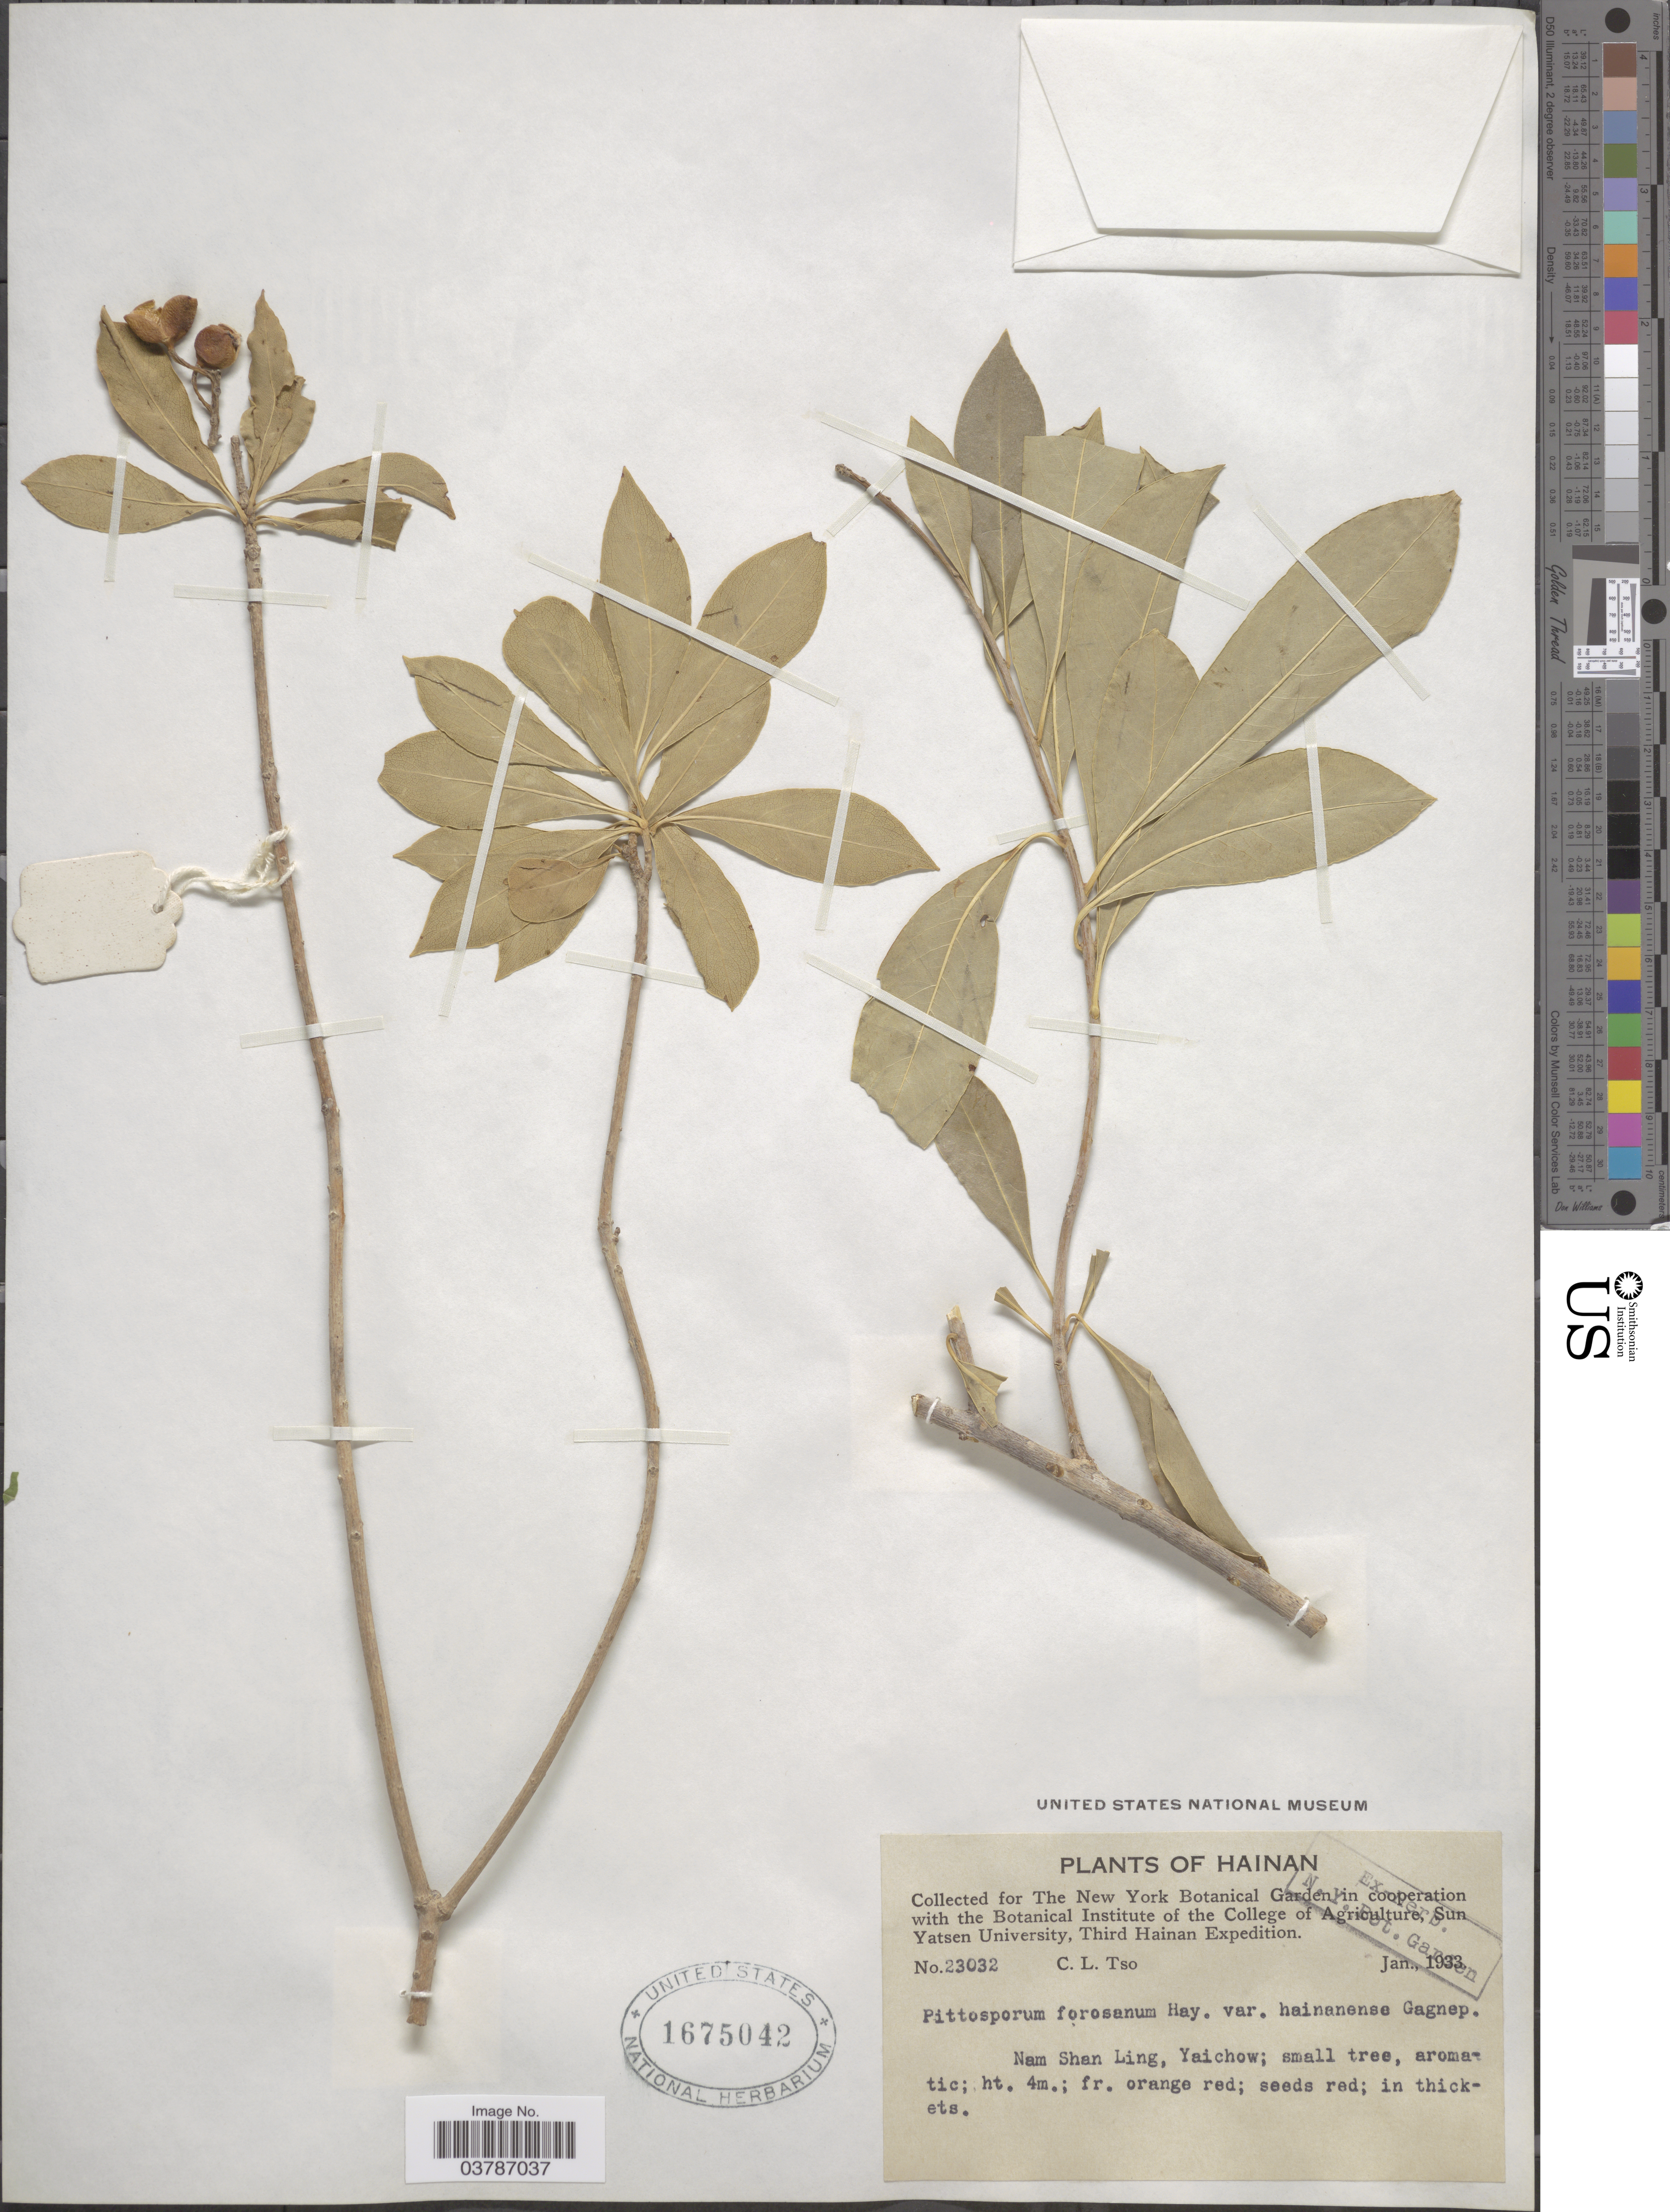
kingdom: Plantae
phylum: Tracheophyta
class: Magnoliopsida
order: Apiales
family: Pittosporaceae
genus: Pittosporum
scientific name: Pittosporum formosanum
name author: Hayata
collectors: C. Tso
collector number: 23032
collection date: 1933-01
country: China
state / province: Hainan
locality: Nam Shan Ling, Yaichow.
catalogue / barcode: US 1675042